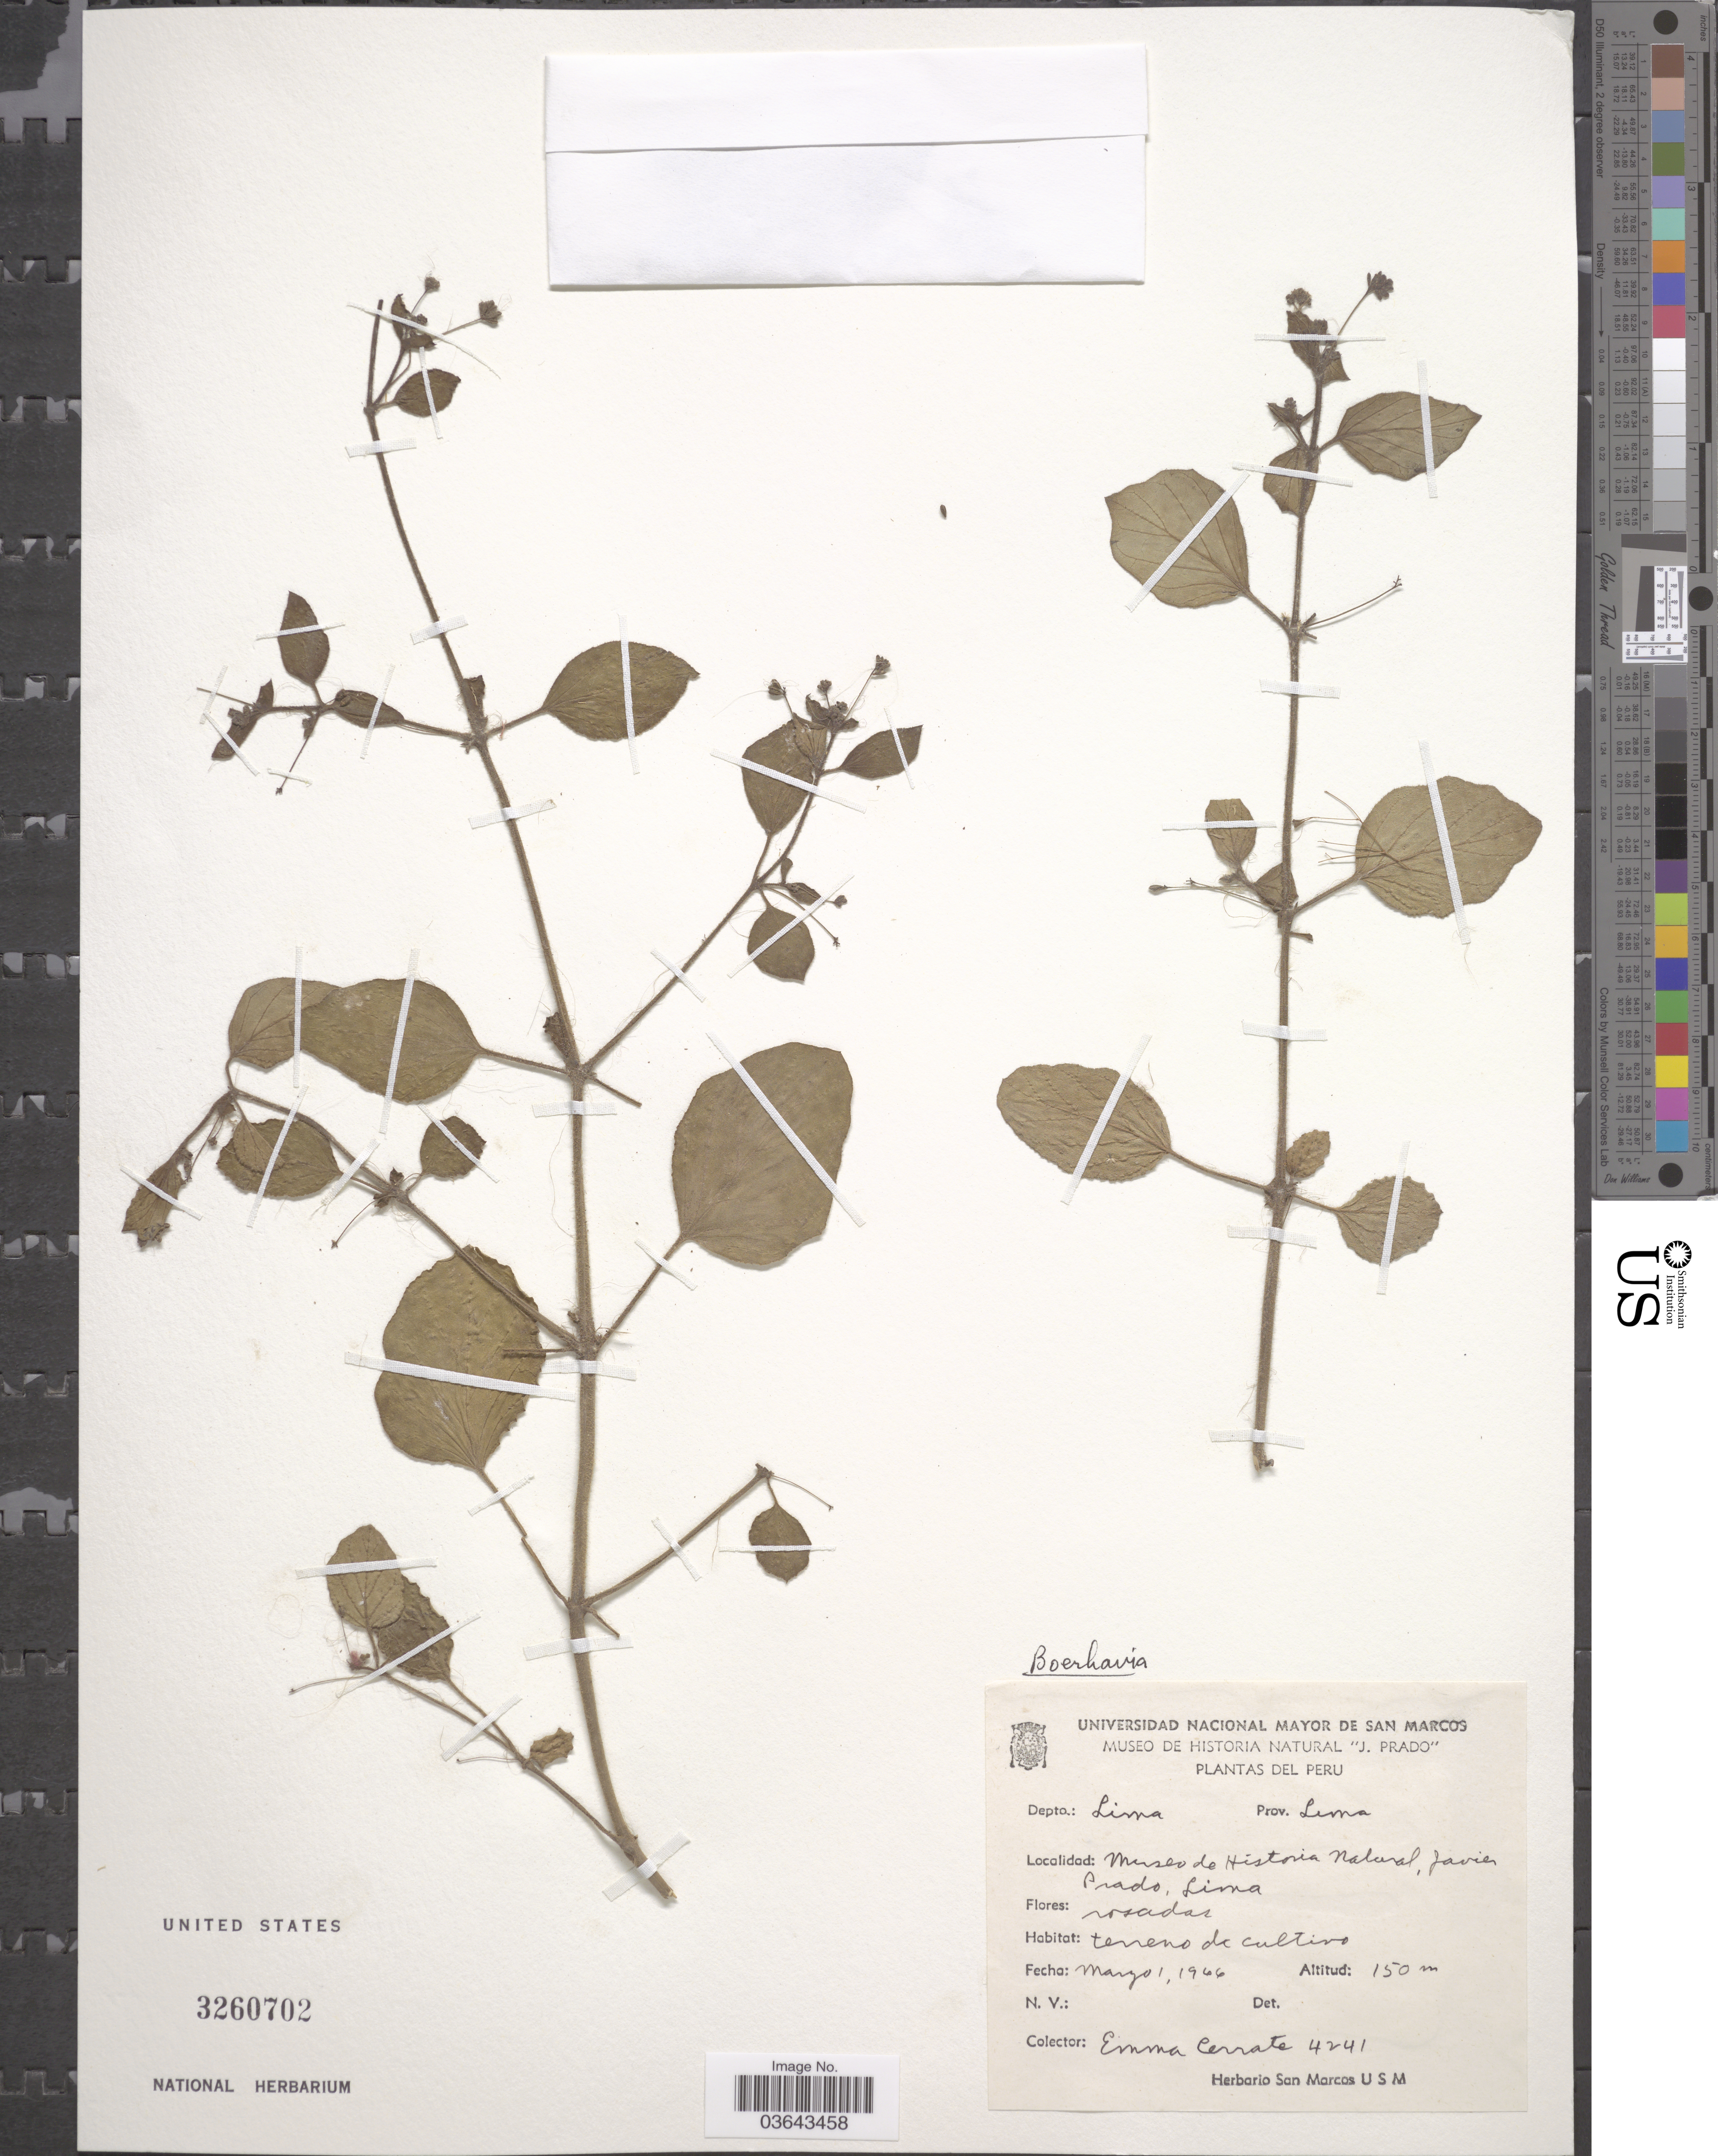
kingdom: Plantae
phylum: Tracheophyta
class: Magnoliopsida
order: Caryophyllales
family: Nyctaginaceae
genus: Boerhavia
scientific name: Boerhavia sp.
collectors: E. Cerrate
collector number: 4241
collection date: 1966-03-01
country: Peru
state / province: Lima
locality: Depto.: Lima. Museo de Historia Natural, Javier Prado, Lima rosadas.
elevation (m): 150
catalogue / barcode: US 3260702